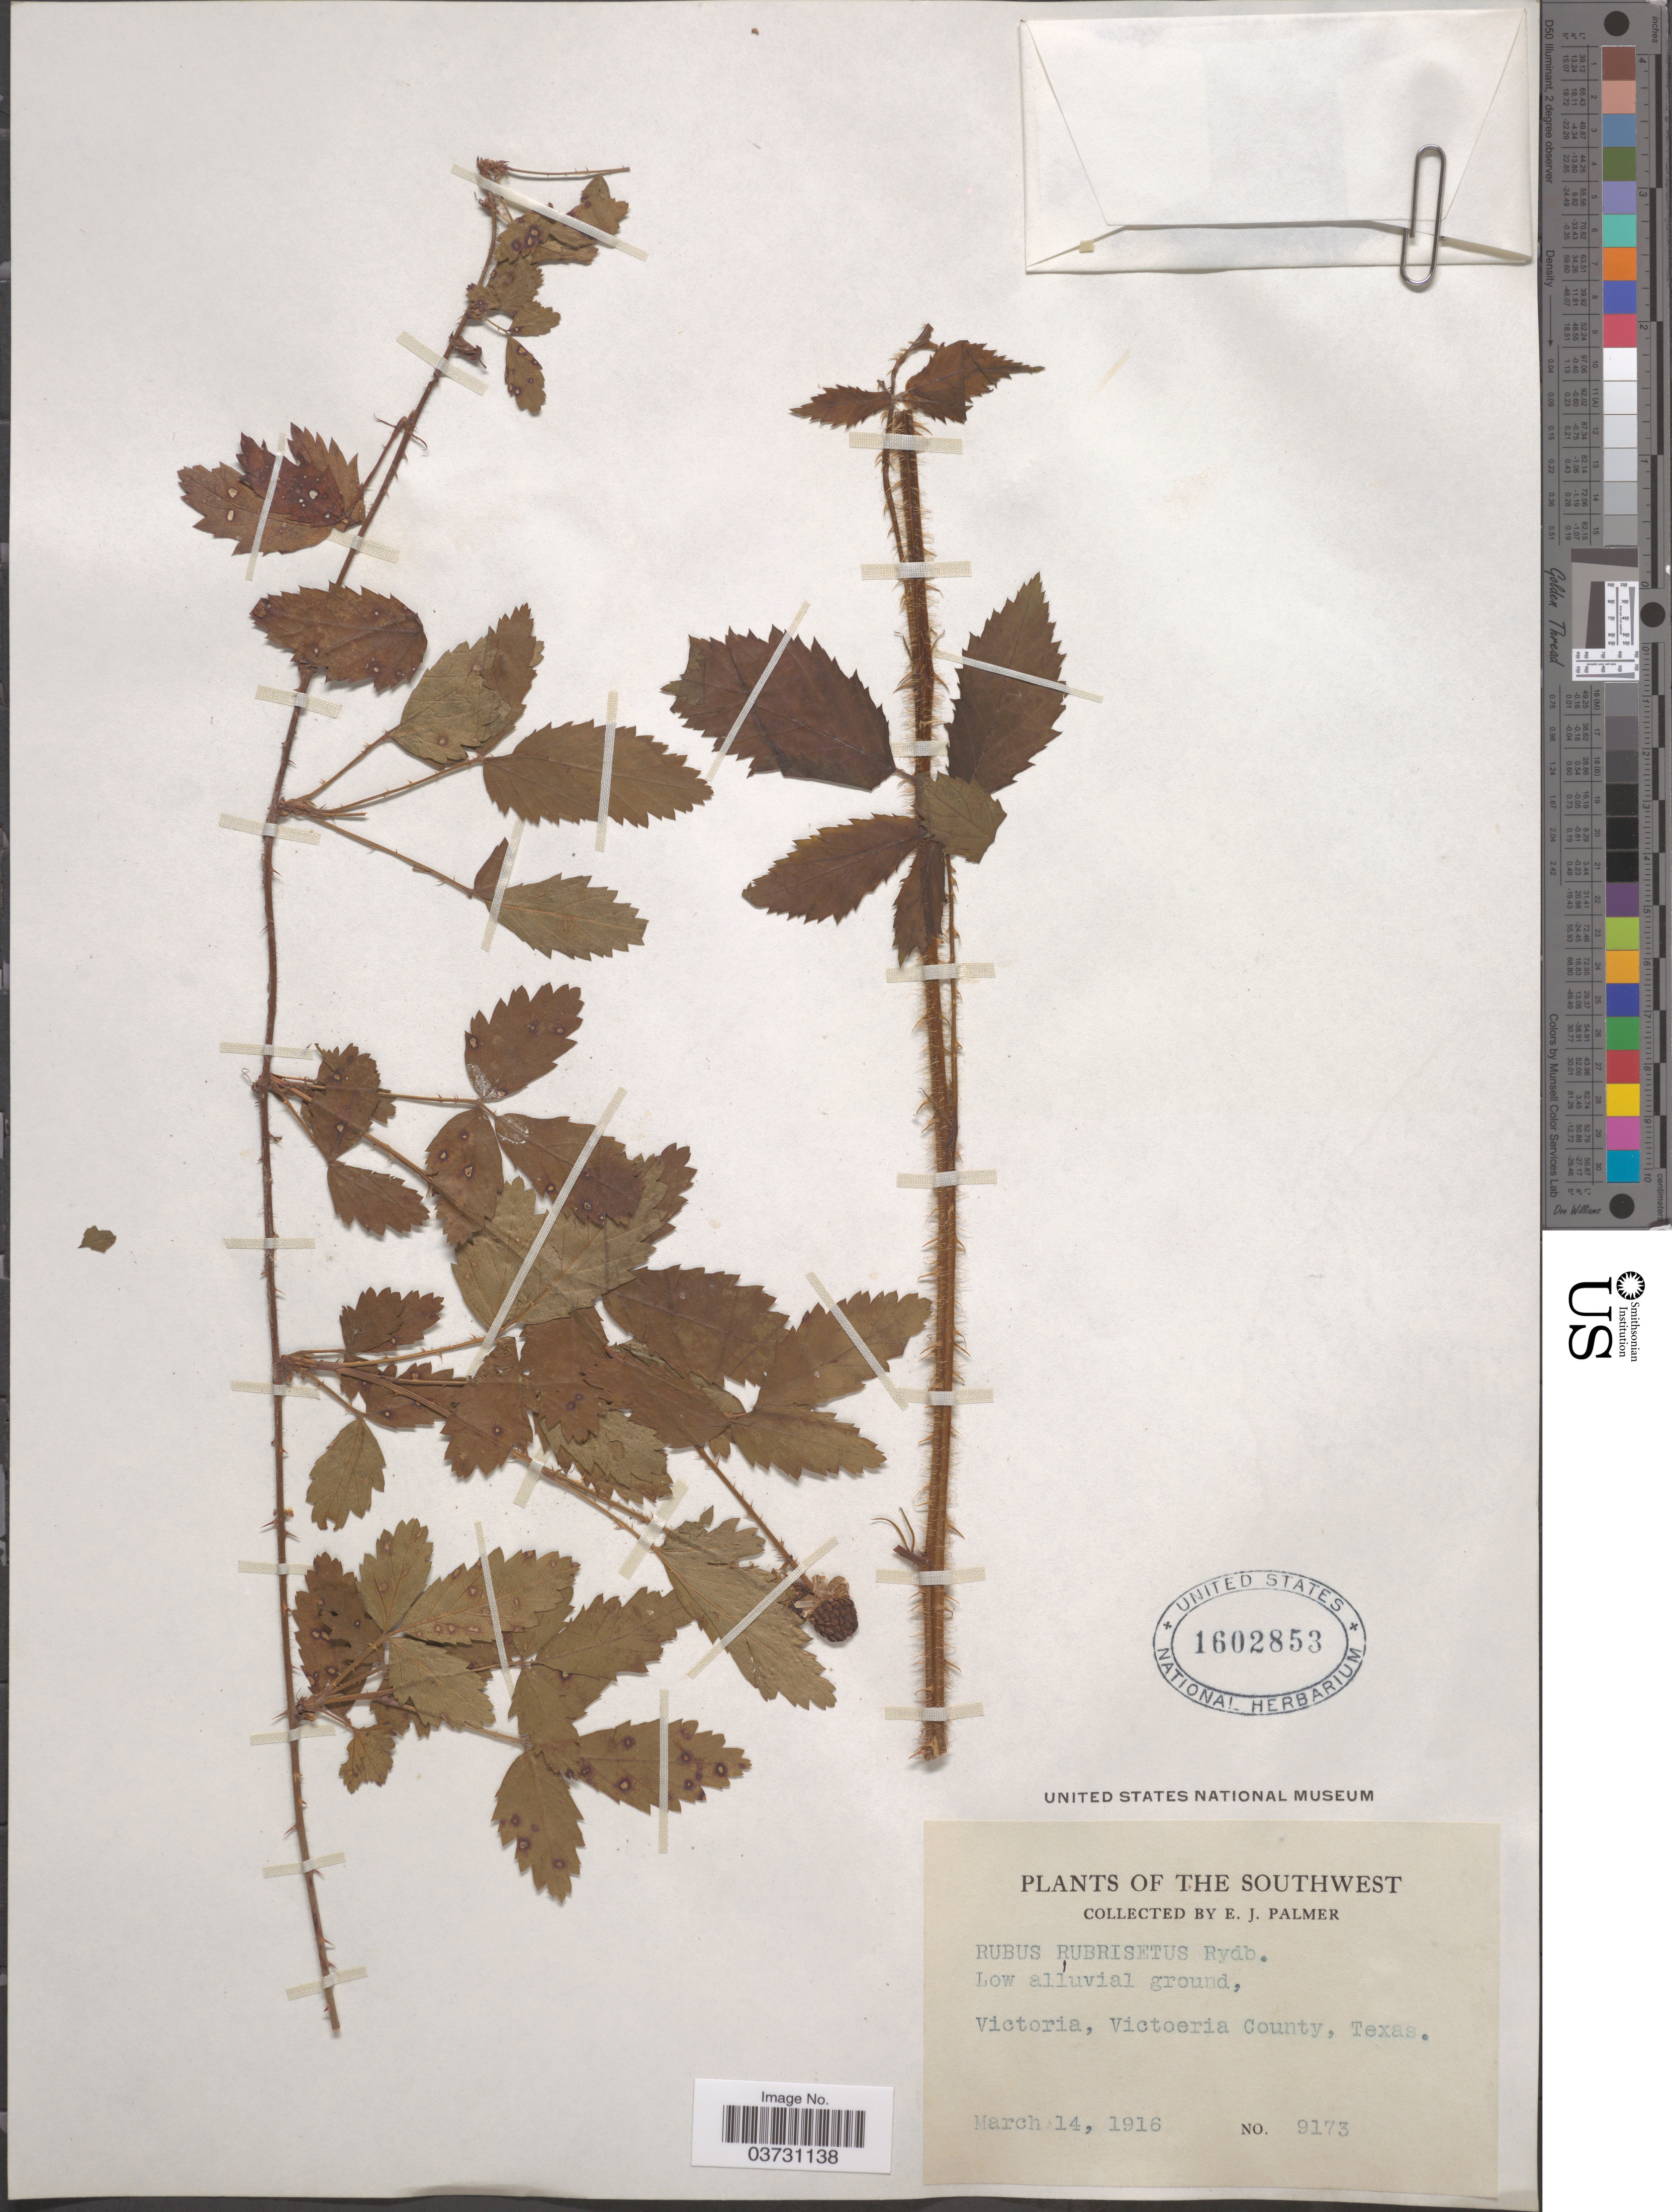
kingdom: Plantae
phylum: Tracheophyta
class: Magnoliopsida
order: Rosales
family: Rosaceae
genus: Rubus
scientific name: Rubus rubrisetus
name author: Rydb.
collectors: E. J. Palmer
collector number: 9173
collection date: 1916-03-14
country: United States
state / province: Texas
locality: The Southwest. Victoria, Victoeria County.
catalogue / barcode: US 1602853